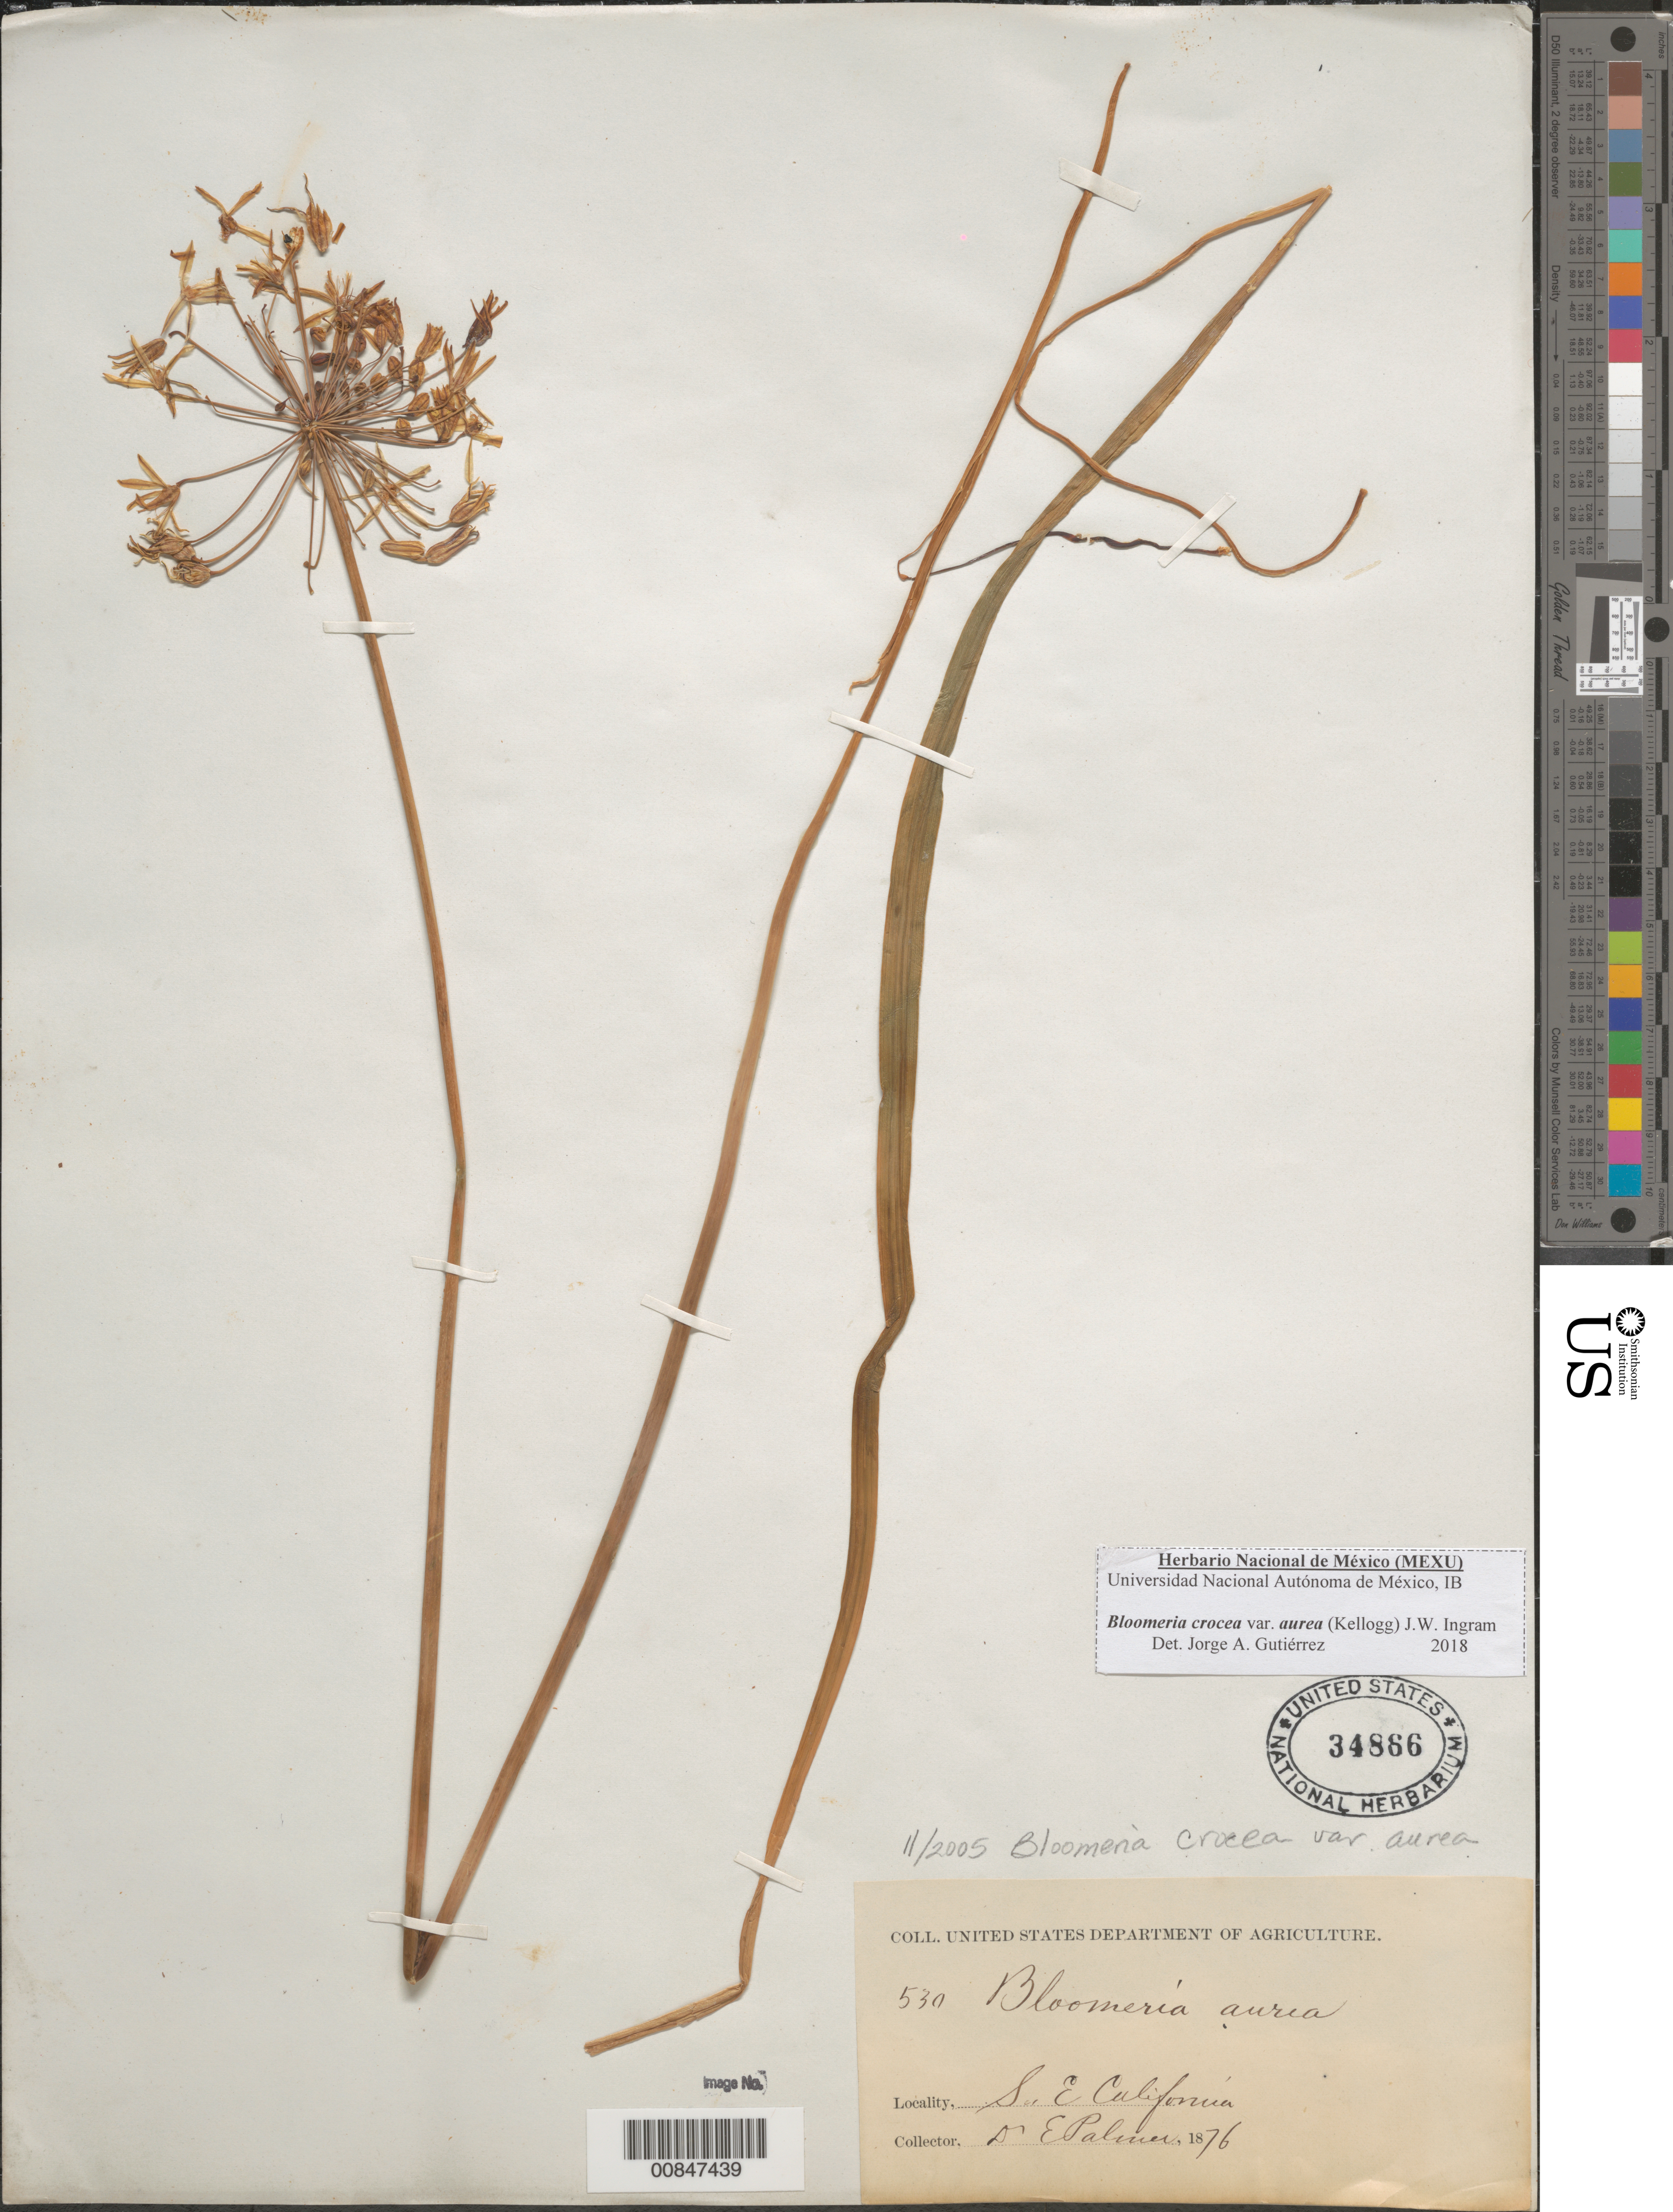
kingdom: Plantae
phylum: Tracheophyta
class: Liliopsida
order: Asparagales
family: Asparagaceae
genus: Bloomeria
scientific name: Bloomeria crocea var. aurea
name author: (Kellogg) Ingram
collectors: E. Palmer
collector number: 530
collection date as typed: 1876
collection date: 1876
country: United States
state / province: California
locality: SE California.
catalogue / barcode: US 34866